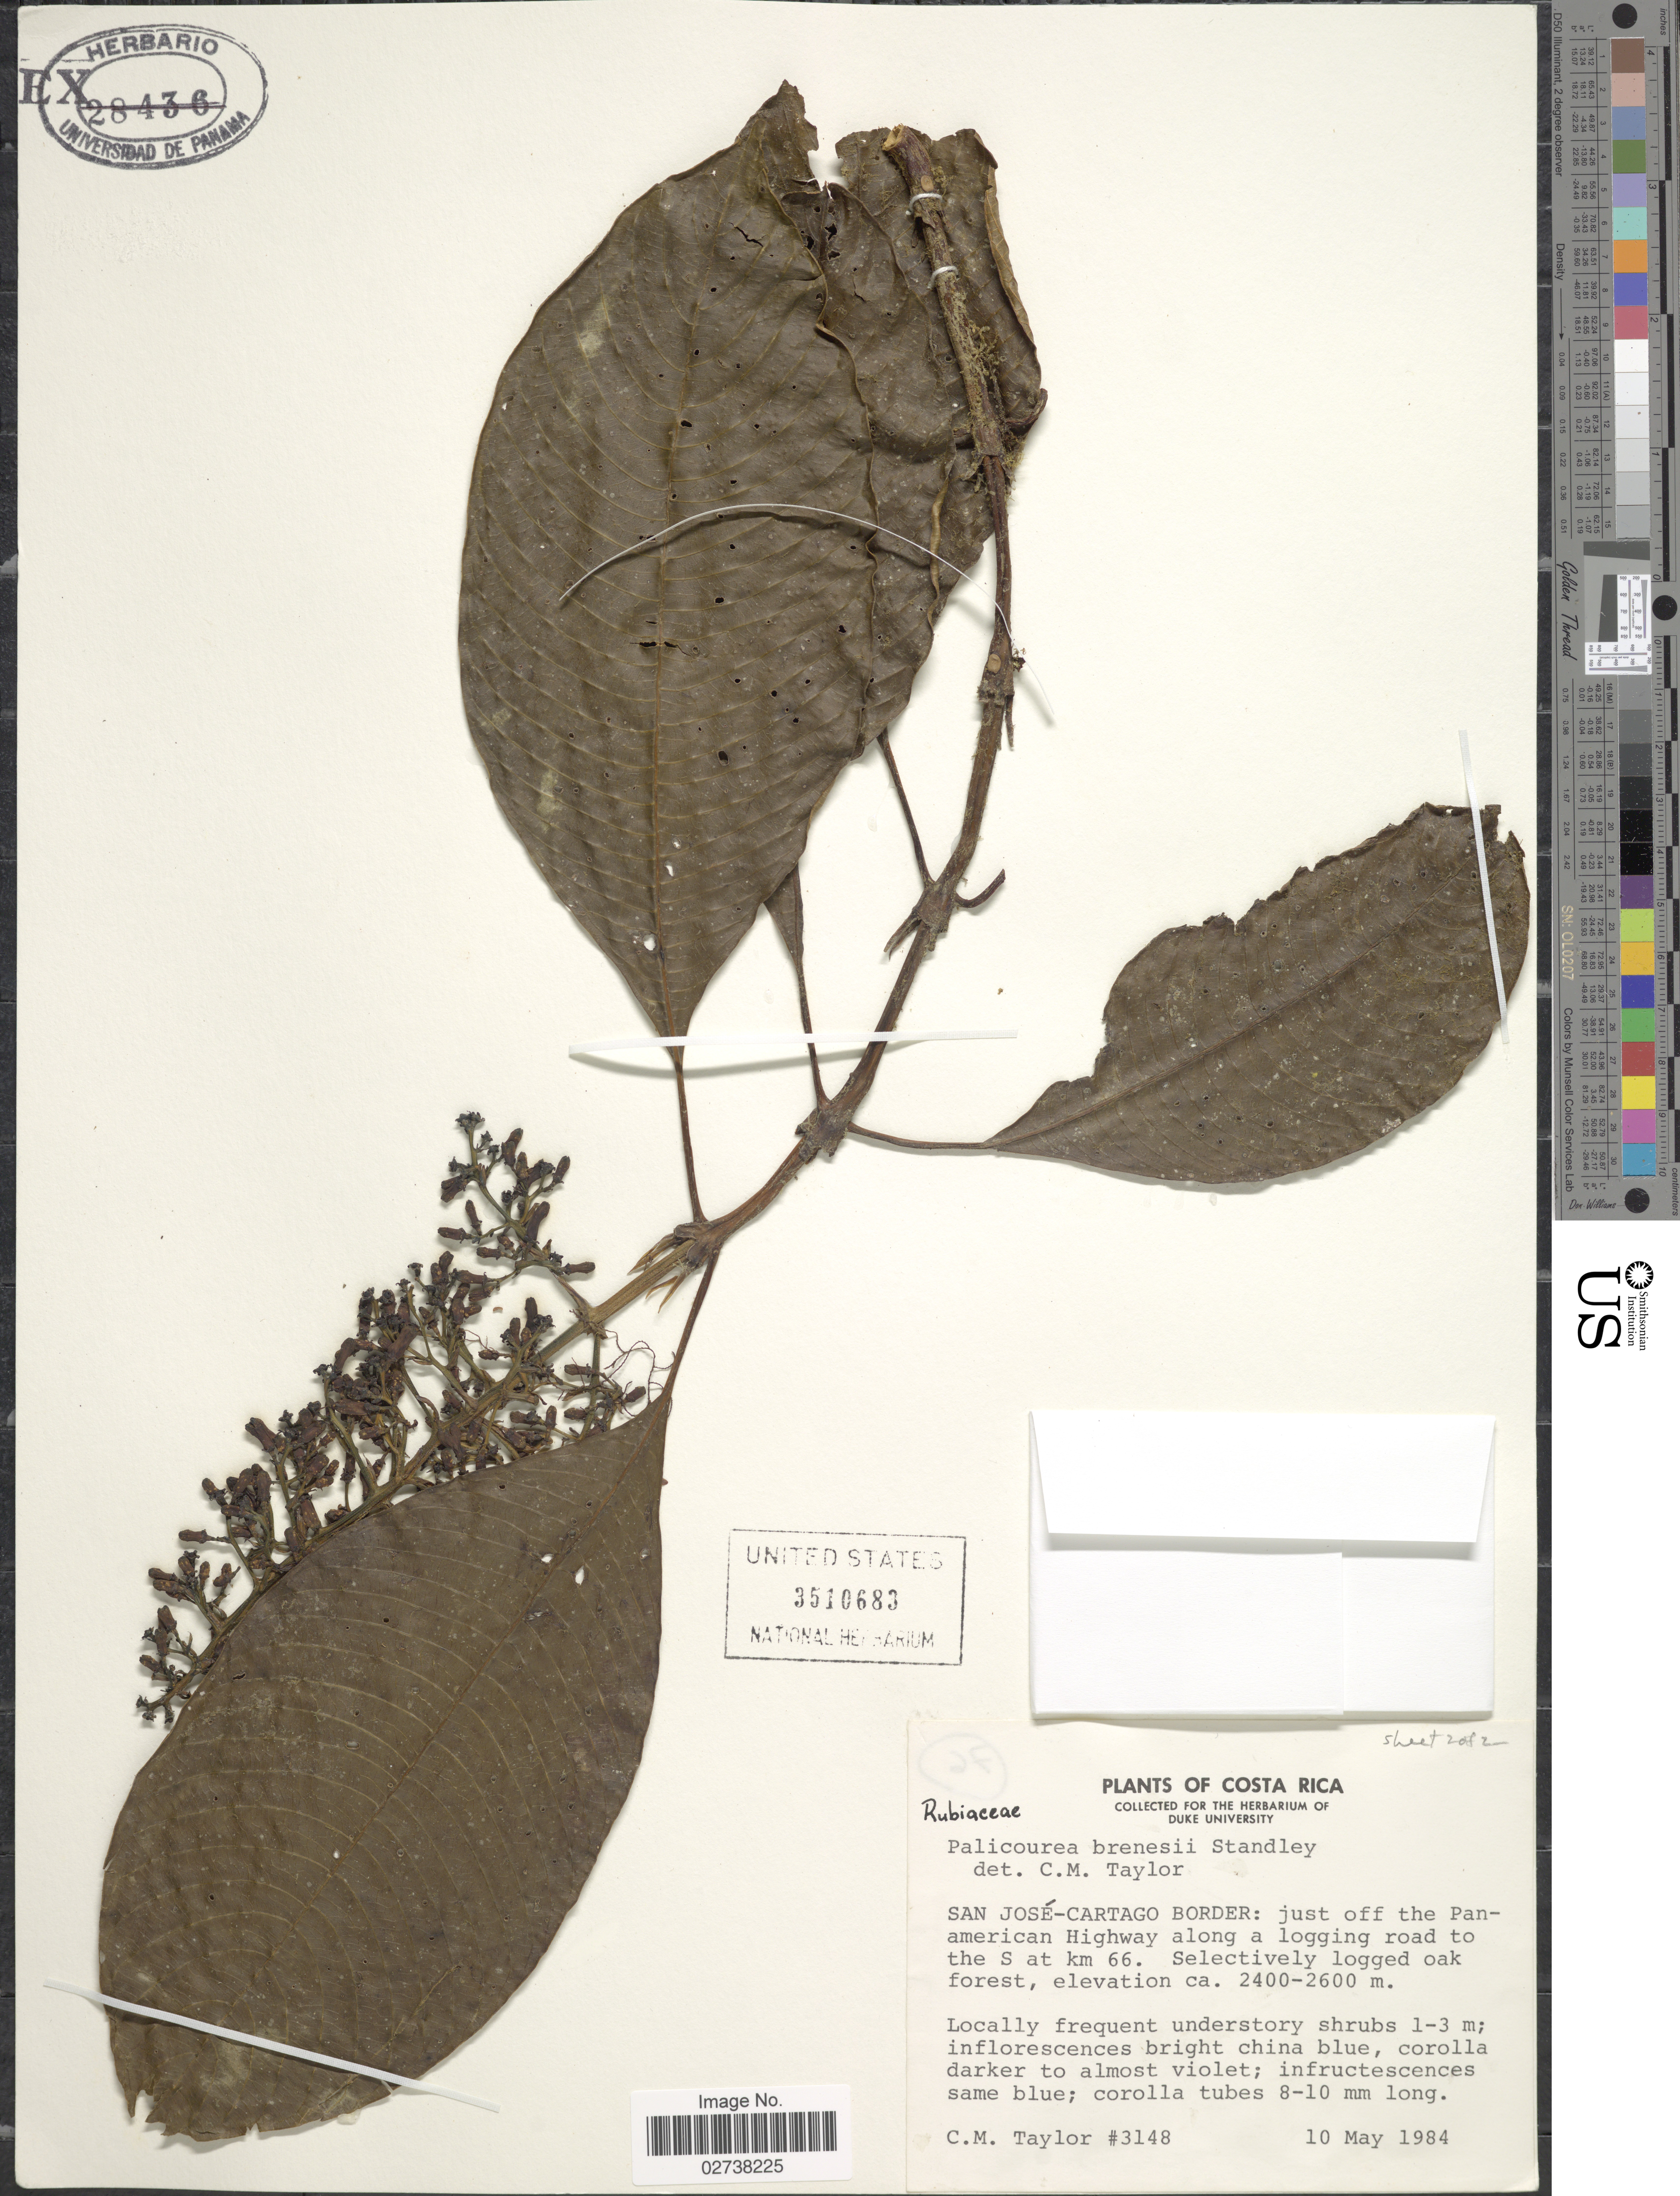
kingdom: Plantae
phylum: Tracheophyta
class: Magnoliopsida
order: Gentianales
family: Rubiaceae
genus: Palicourea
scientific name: Palicourea brenesii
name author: Standl.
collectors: C. M. Taylor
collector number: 3148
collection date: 1984-05-10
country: Panama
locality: San Jose-Cartago Border: just off the Pan-american Highway along a logging road to the S at km 66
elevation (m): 2400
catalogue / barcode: US 3510683